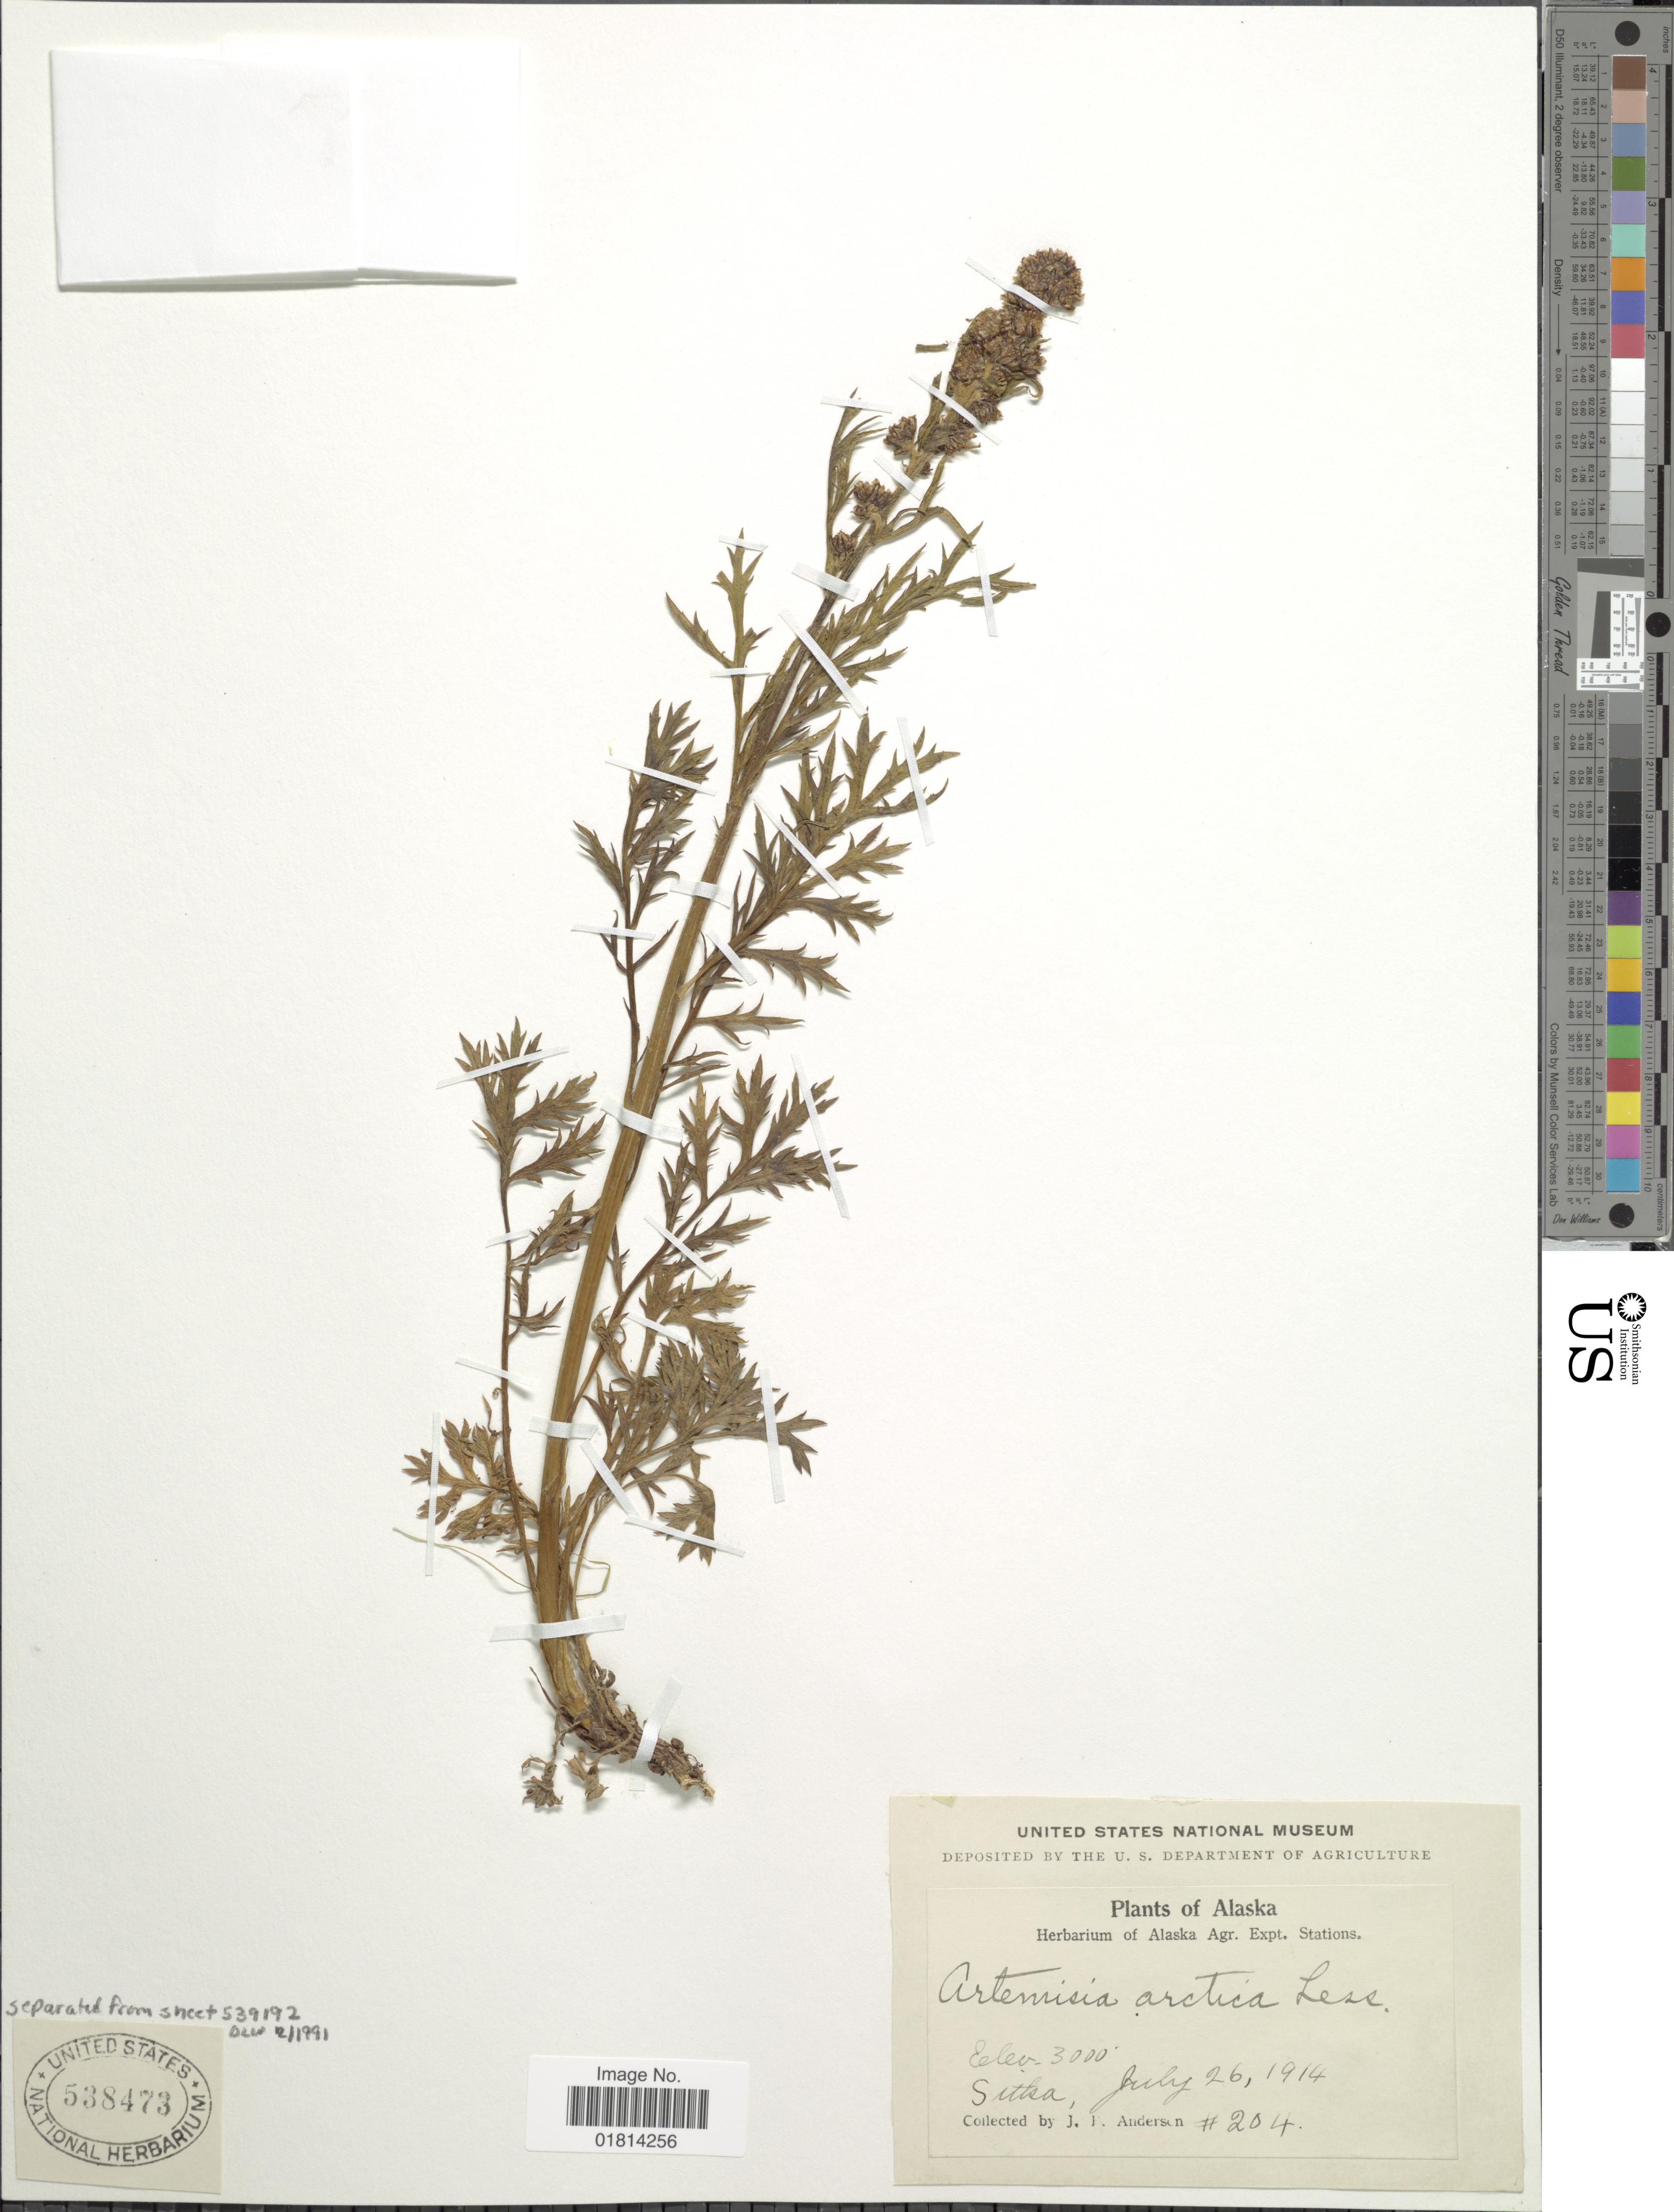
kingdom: Plantae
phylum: Tracheophyta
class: Magnoliopsida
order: Asterales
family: Asteraceae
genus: Artemisia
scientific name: Artemisia arctica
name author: Less.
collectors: J. P. Anderson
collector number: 204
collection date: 1914-07-26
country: United States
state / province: Alaska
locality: Sitka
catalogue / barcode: US 538473